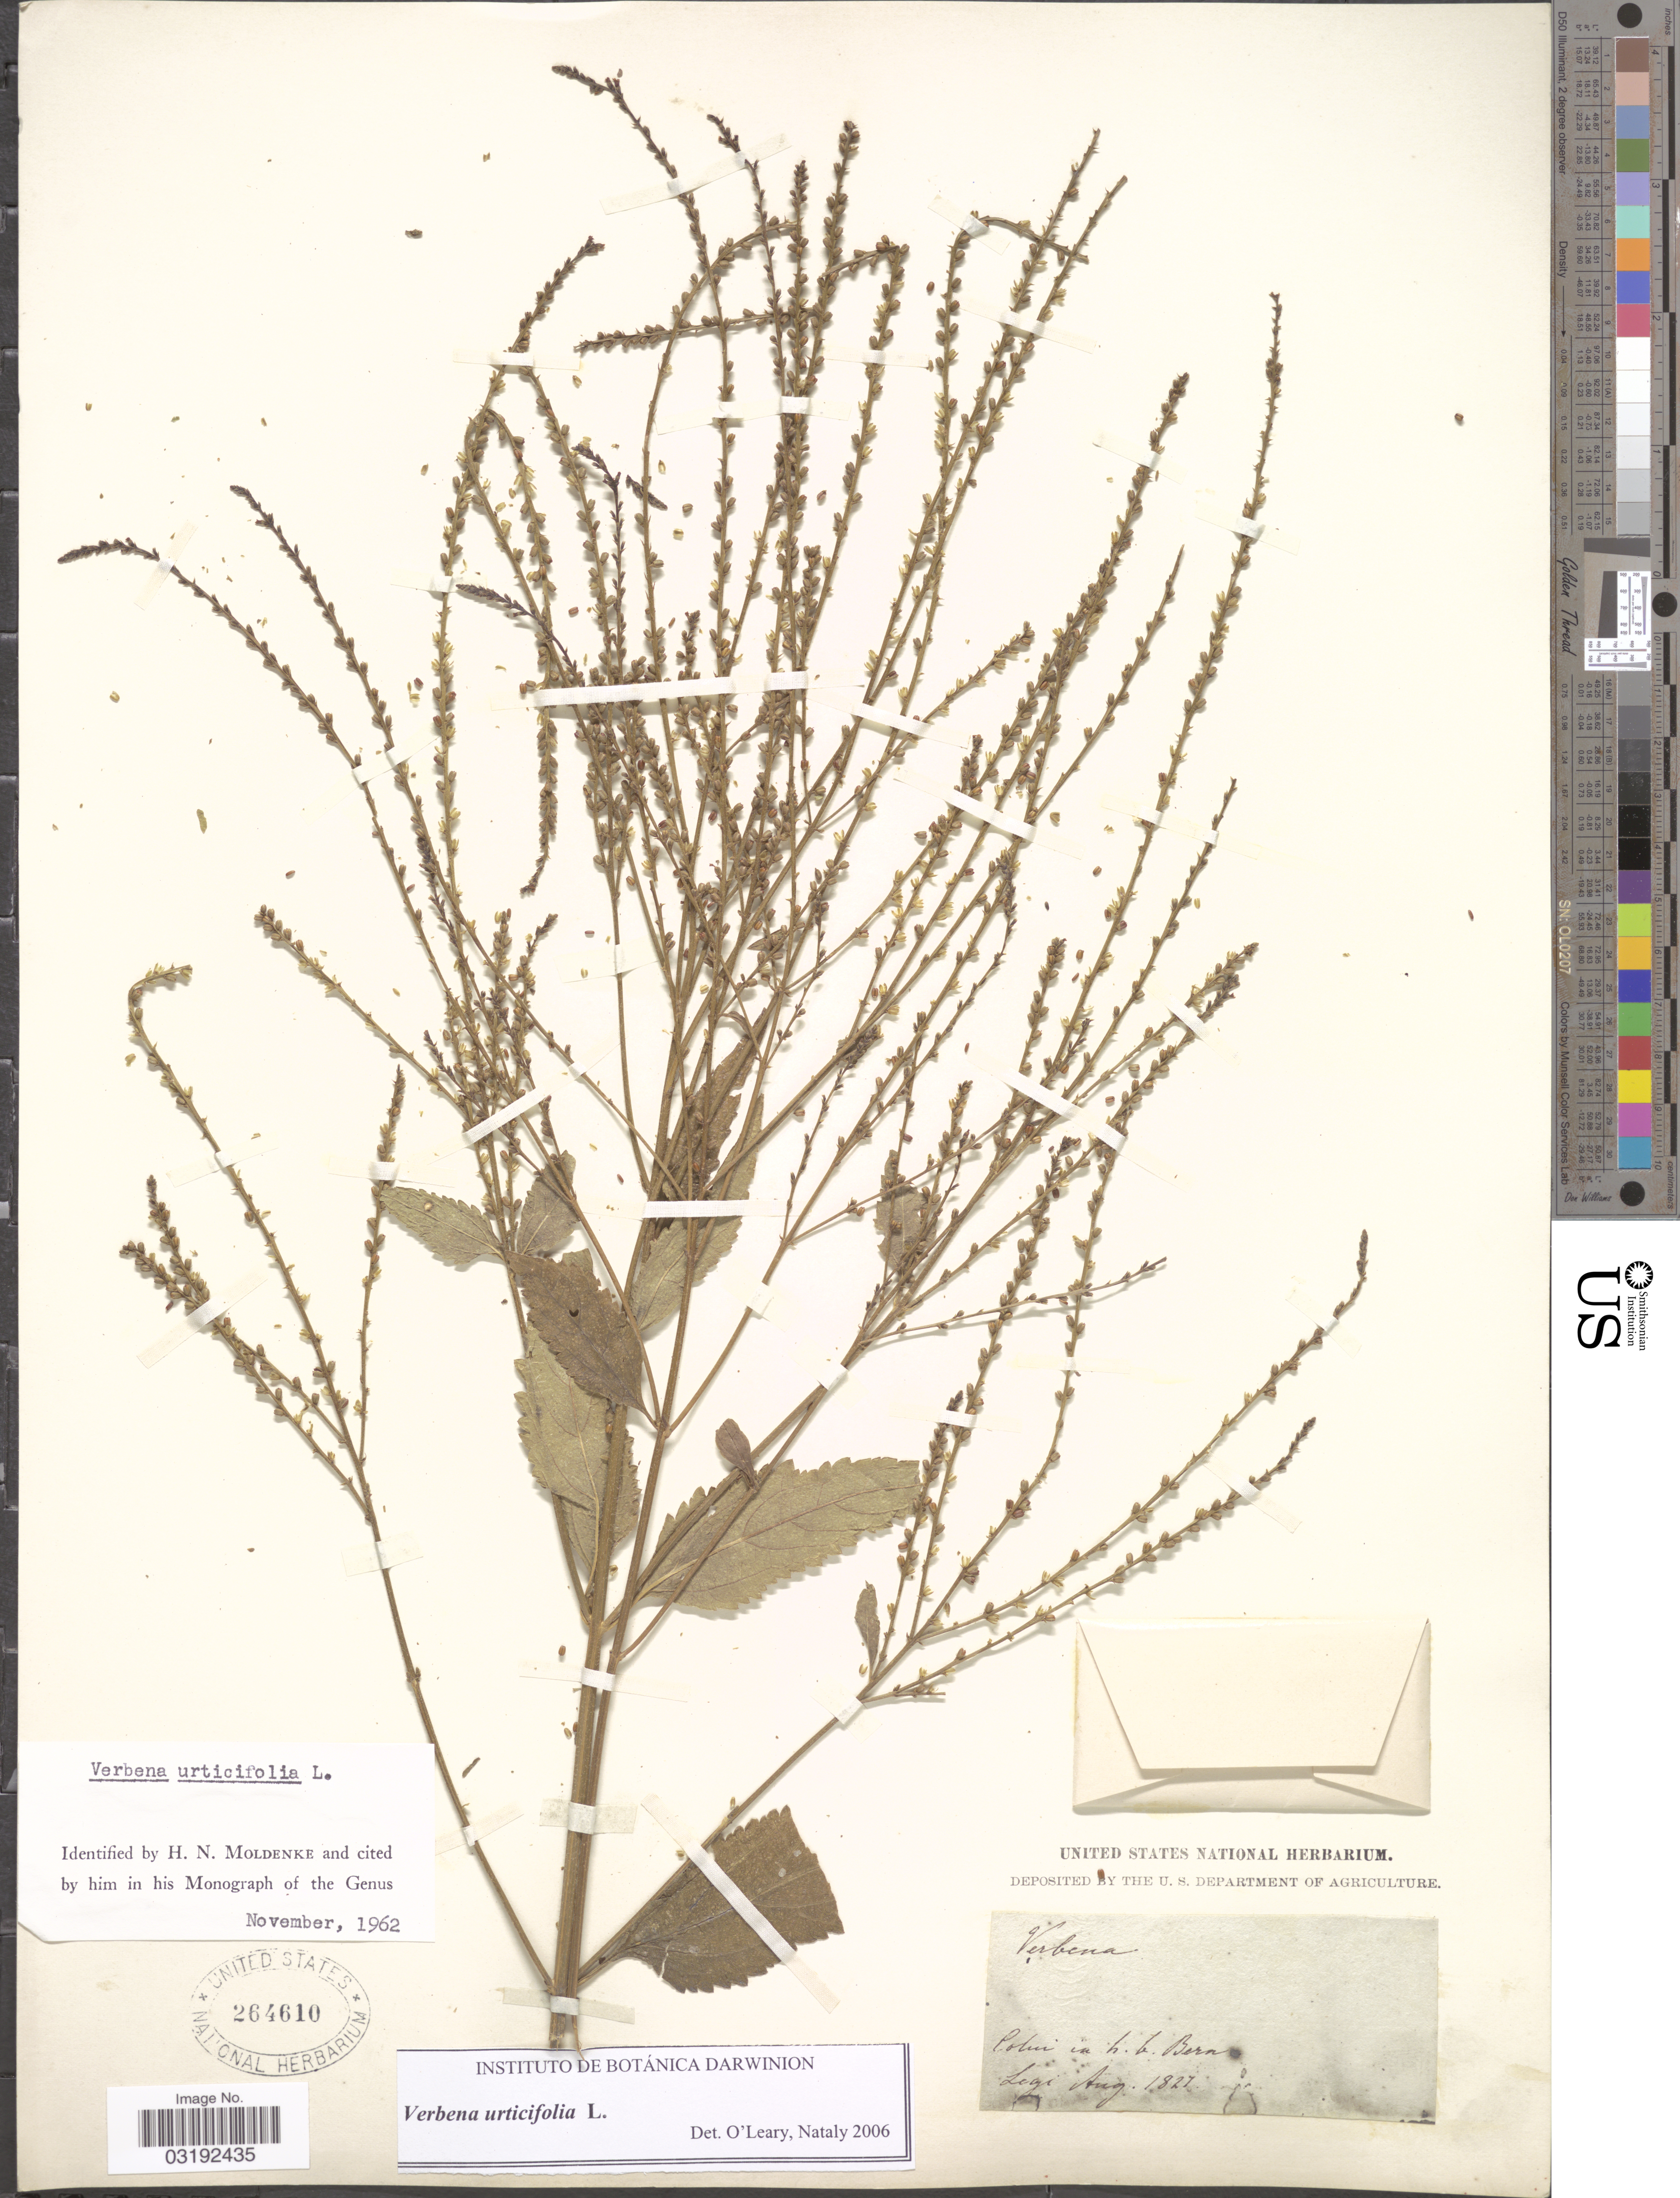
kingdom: Plantae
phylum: Tracheophyta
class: Magnoliopsida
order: Lamiales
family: Verbenaceae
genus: Verbena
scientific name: Verbena urticifolia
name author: L.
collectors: ex herb. United States National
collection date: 1827-08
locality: Polui in h.b. Bern.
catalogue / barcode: US 264610